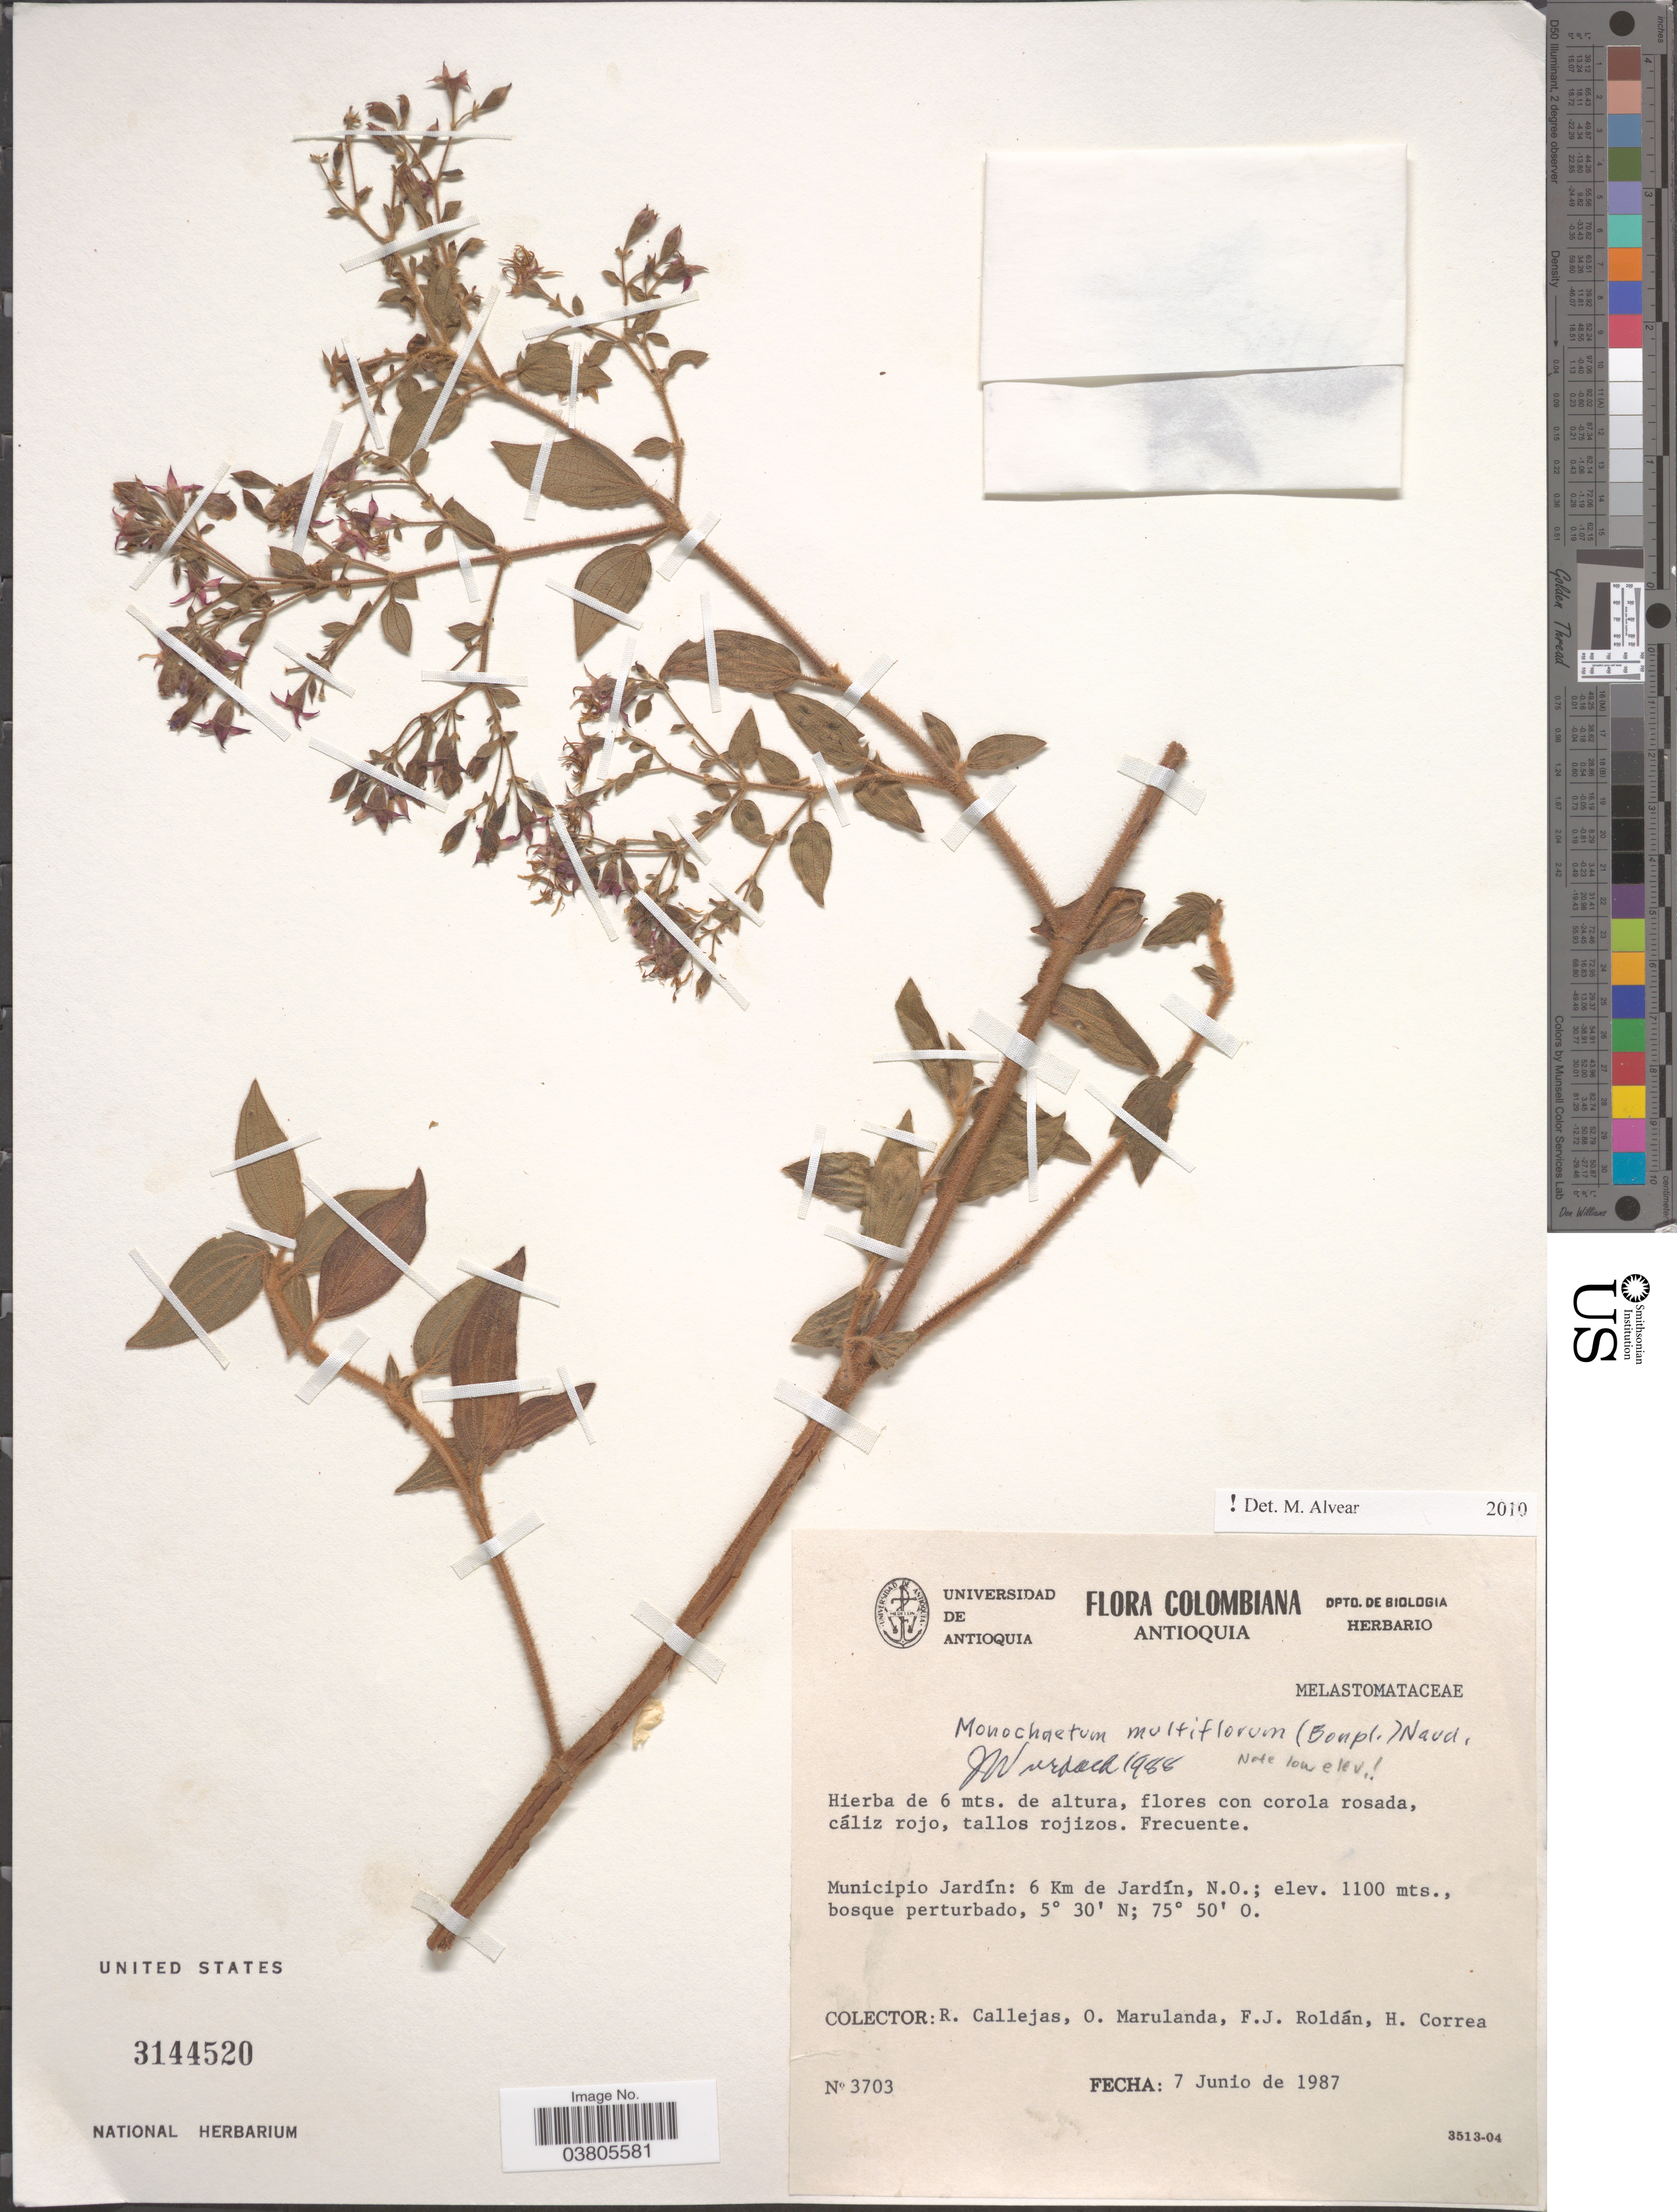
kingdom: Plantae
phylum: Tracheophyta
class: Magnoliopsida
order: Myrtales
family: Melastomataceae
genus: Monochaetum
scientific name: Monochaetum multiflorum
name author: (Bonpl.) Naudin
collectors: R. Callejas, O. Marulanda, F. J. Roldán & H. Correa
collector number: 3703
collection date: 1987-06-07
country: Colombia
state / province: Antioquia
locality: Municipio Jardín: 6 Km de Jardín, N.O.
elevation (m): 1100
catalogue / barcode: US 3144520